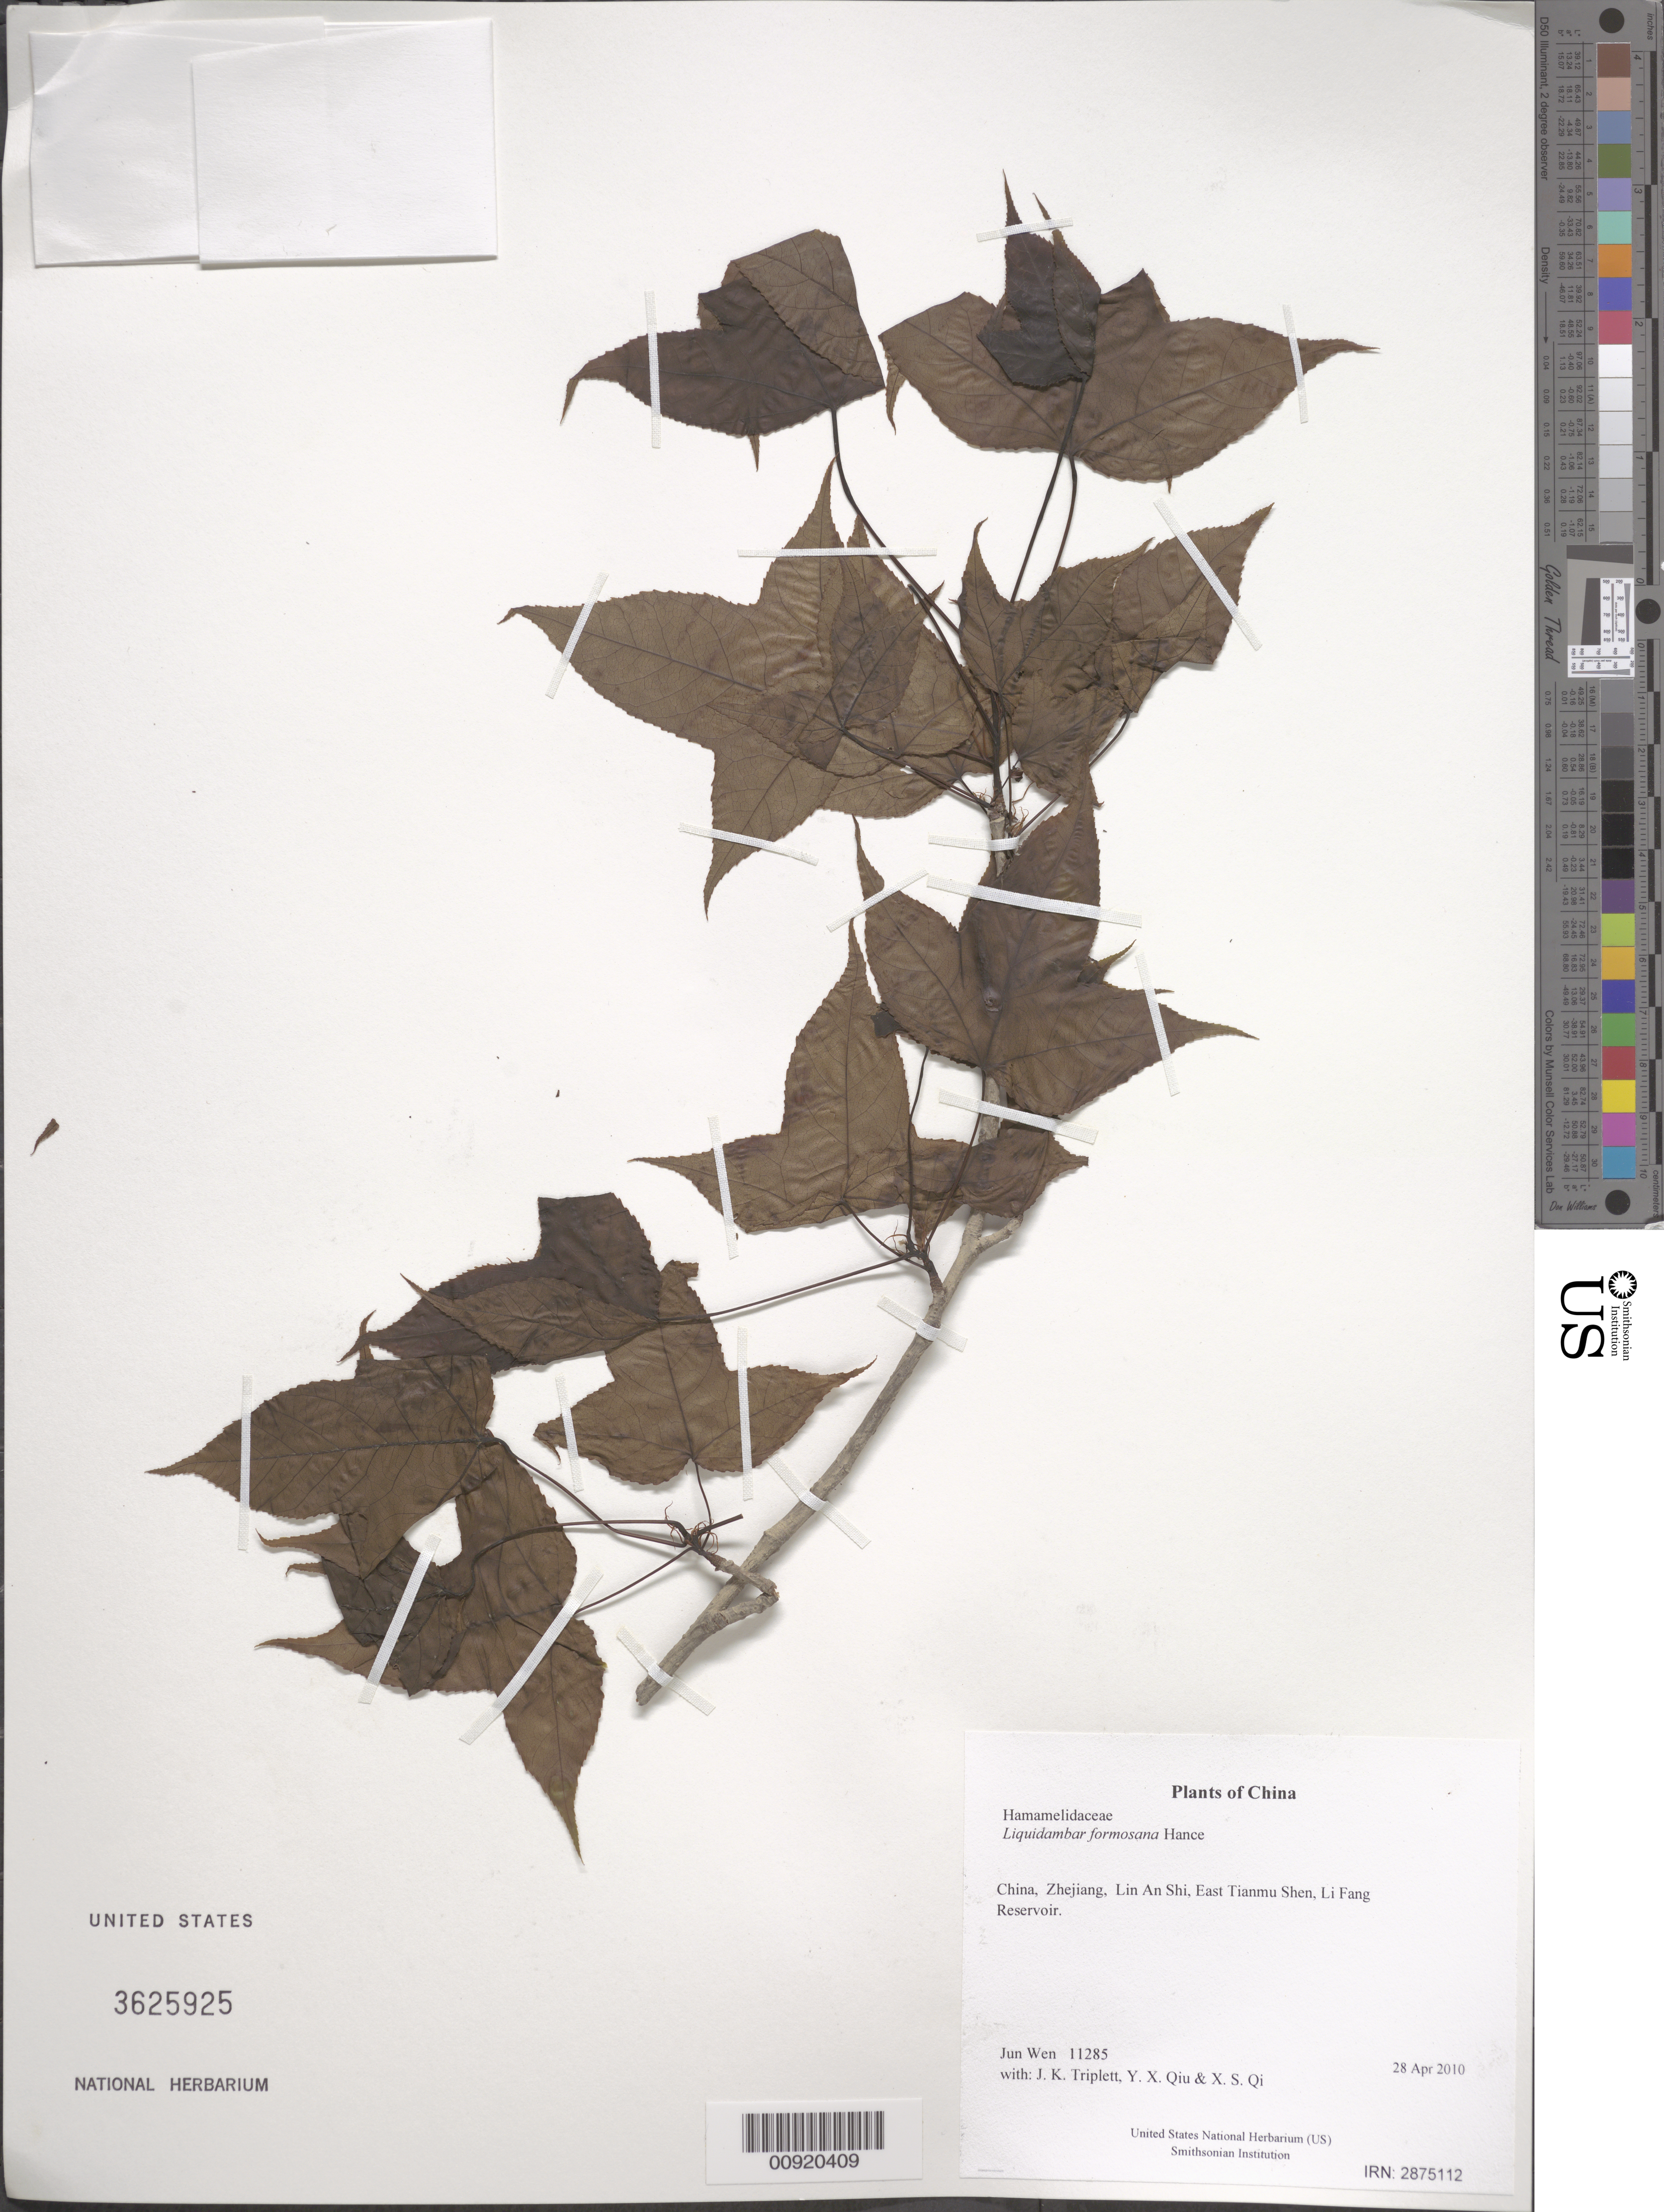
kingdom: Plantae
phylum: Tracheophyta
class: Magnoliopsida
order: Saxifragales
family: Altingiaceae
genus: Liquidambar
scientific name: Liquidambar formosana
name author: Hance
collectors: J. Wen, J. K. Triplett, Y. X. Qiu & X. S. Qi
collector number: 11285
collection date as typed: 28 Apr 2010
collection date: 2010-04-28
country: China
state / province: Zhejiang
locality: Lin An Shi, East Tianmu Shen, Li Fang Reservoir.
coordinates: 30 21.220 N, 119 35.043 E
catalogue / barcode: US 3625925